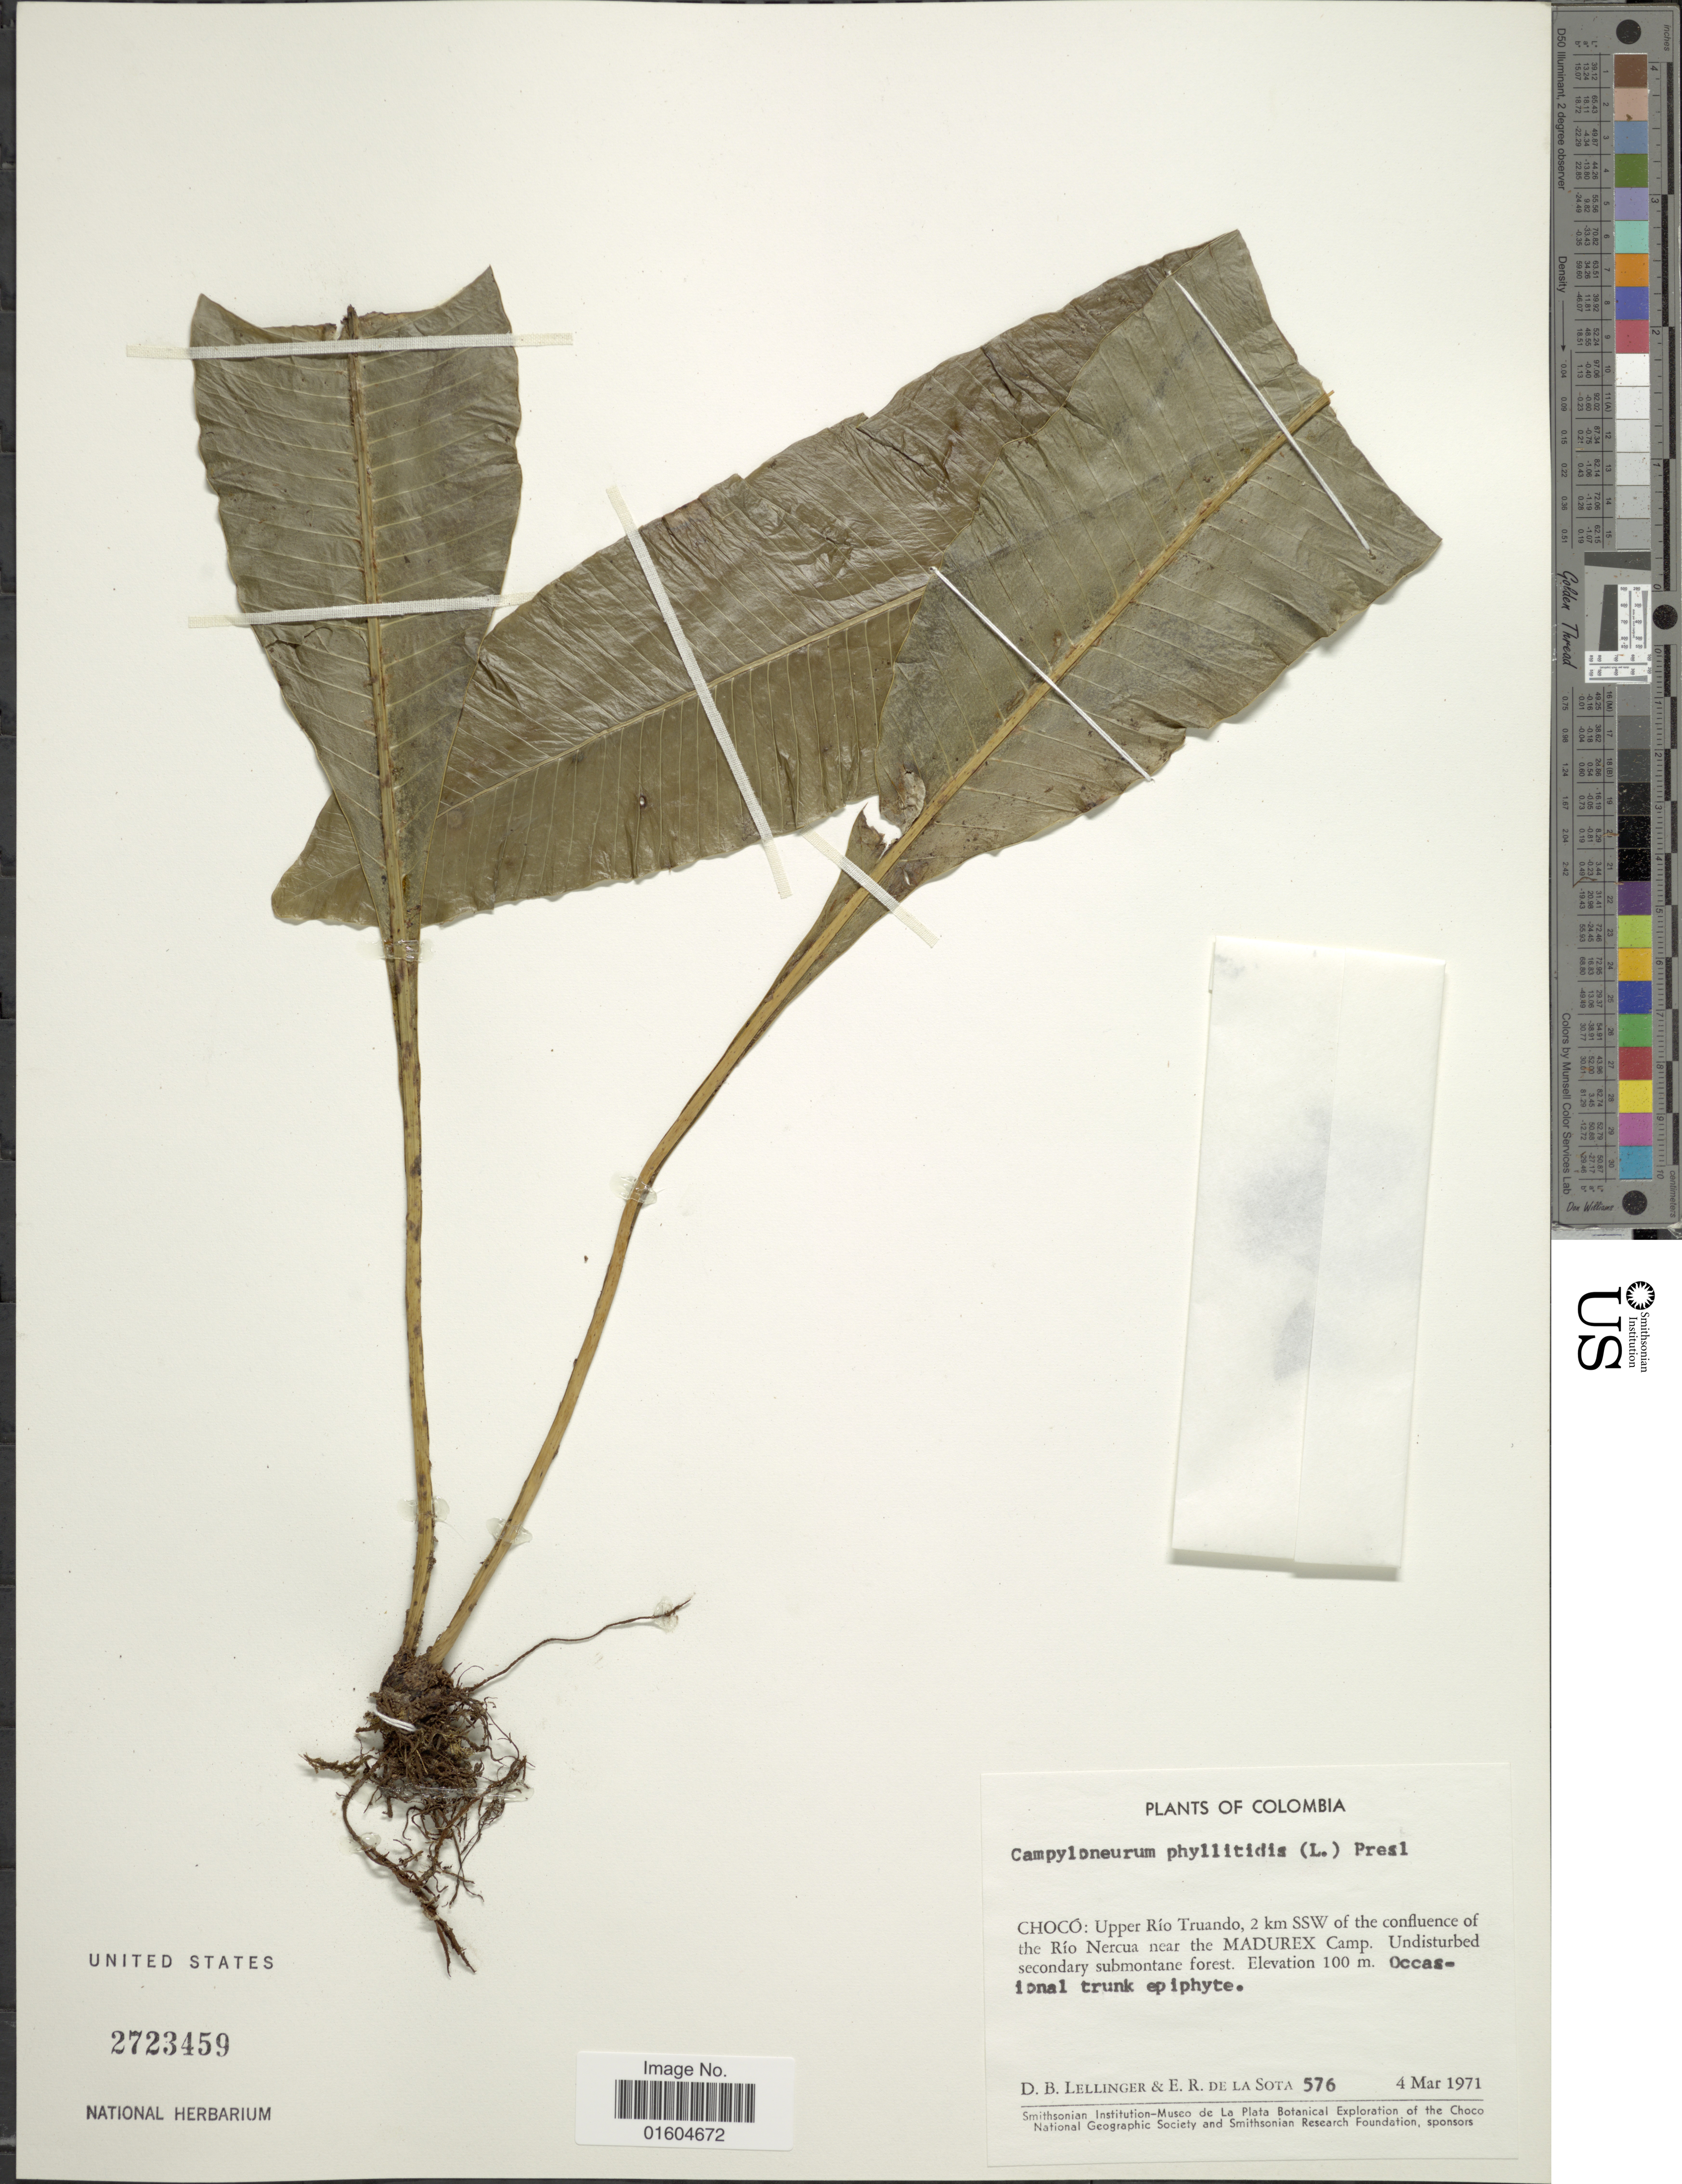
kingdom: Plantae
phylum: Tracheophyta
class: Polypodiopsida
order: Polypodiales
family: Polypodiaceae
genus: Campyloneurum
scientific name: Campyloneurum phyllitidis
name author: (L.) C. Presl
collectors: D. B. Lellinger & E. R. de la Sota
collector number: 576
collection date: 1971-03-04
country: Colombia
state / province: Chocó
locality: Colombia. Choco: Upper Rio Truando, 2 km SSW of the confluence of the Rio Nercua near the Madurex Camp. Undisturbed secondary submontane forest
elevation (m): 100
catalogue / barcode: US 2723459